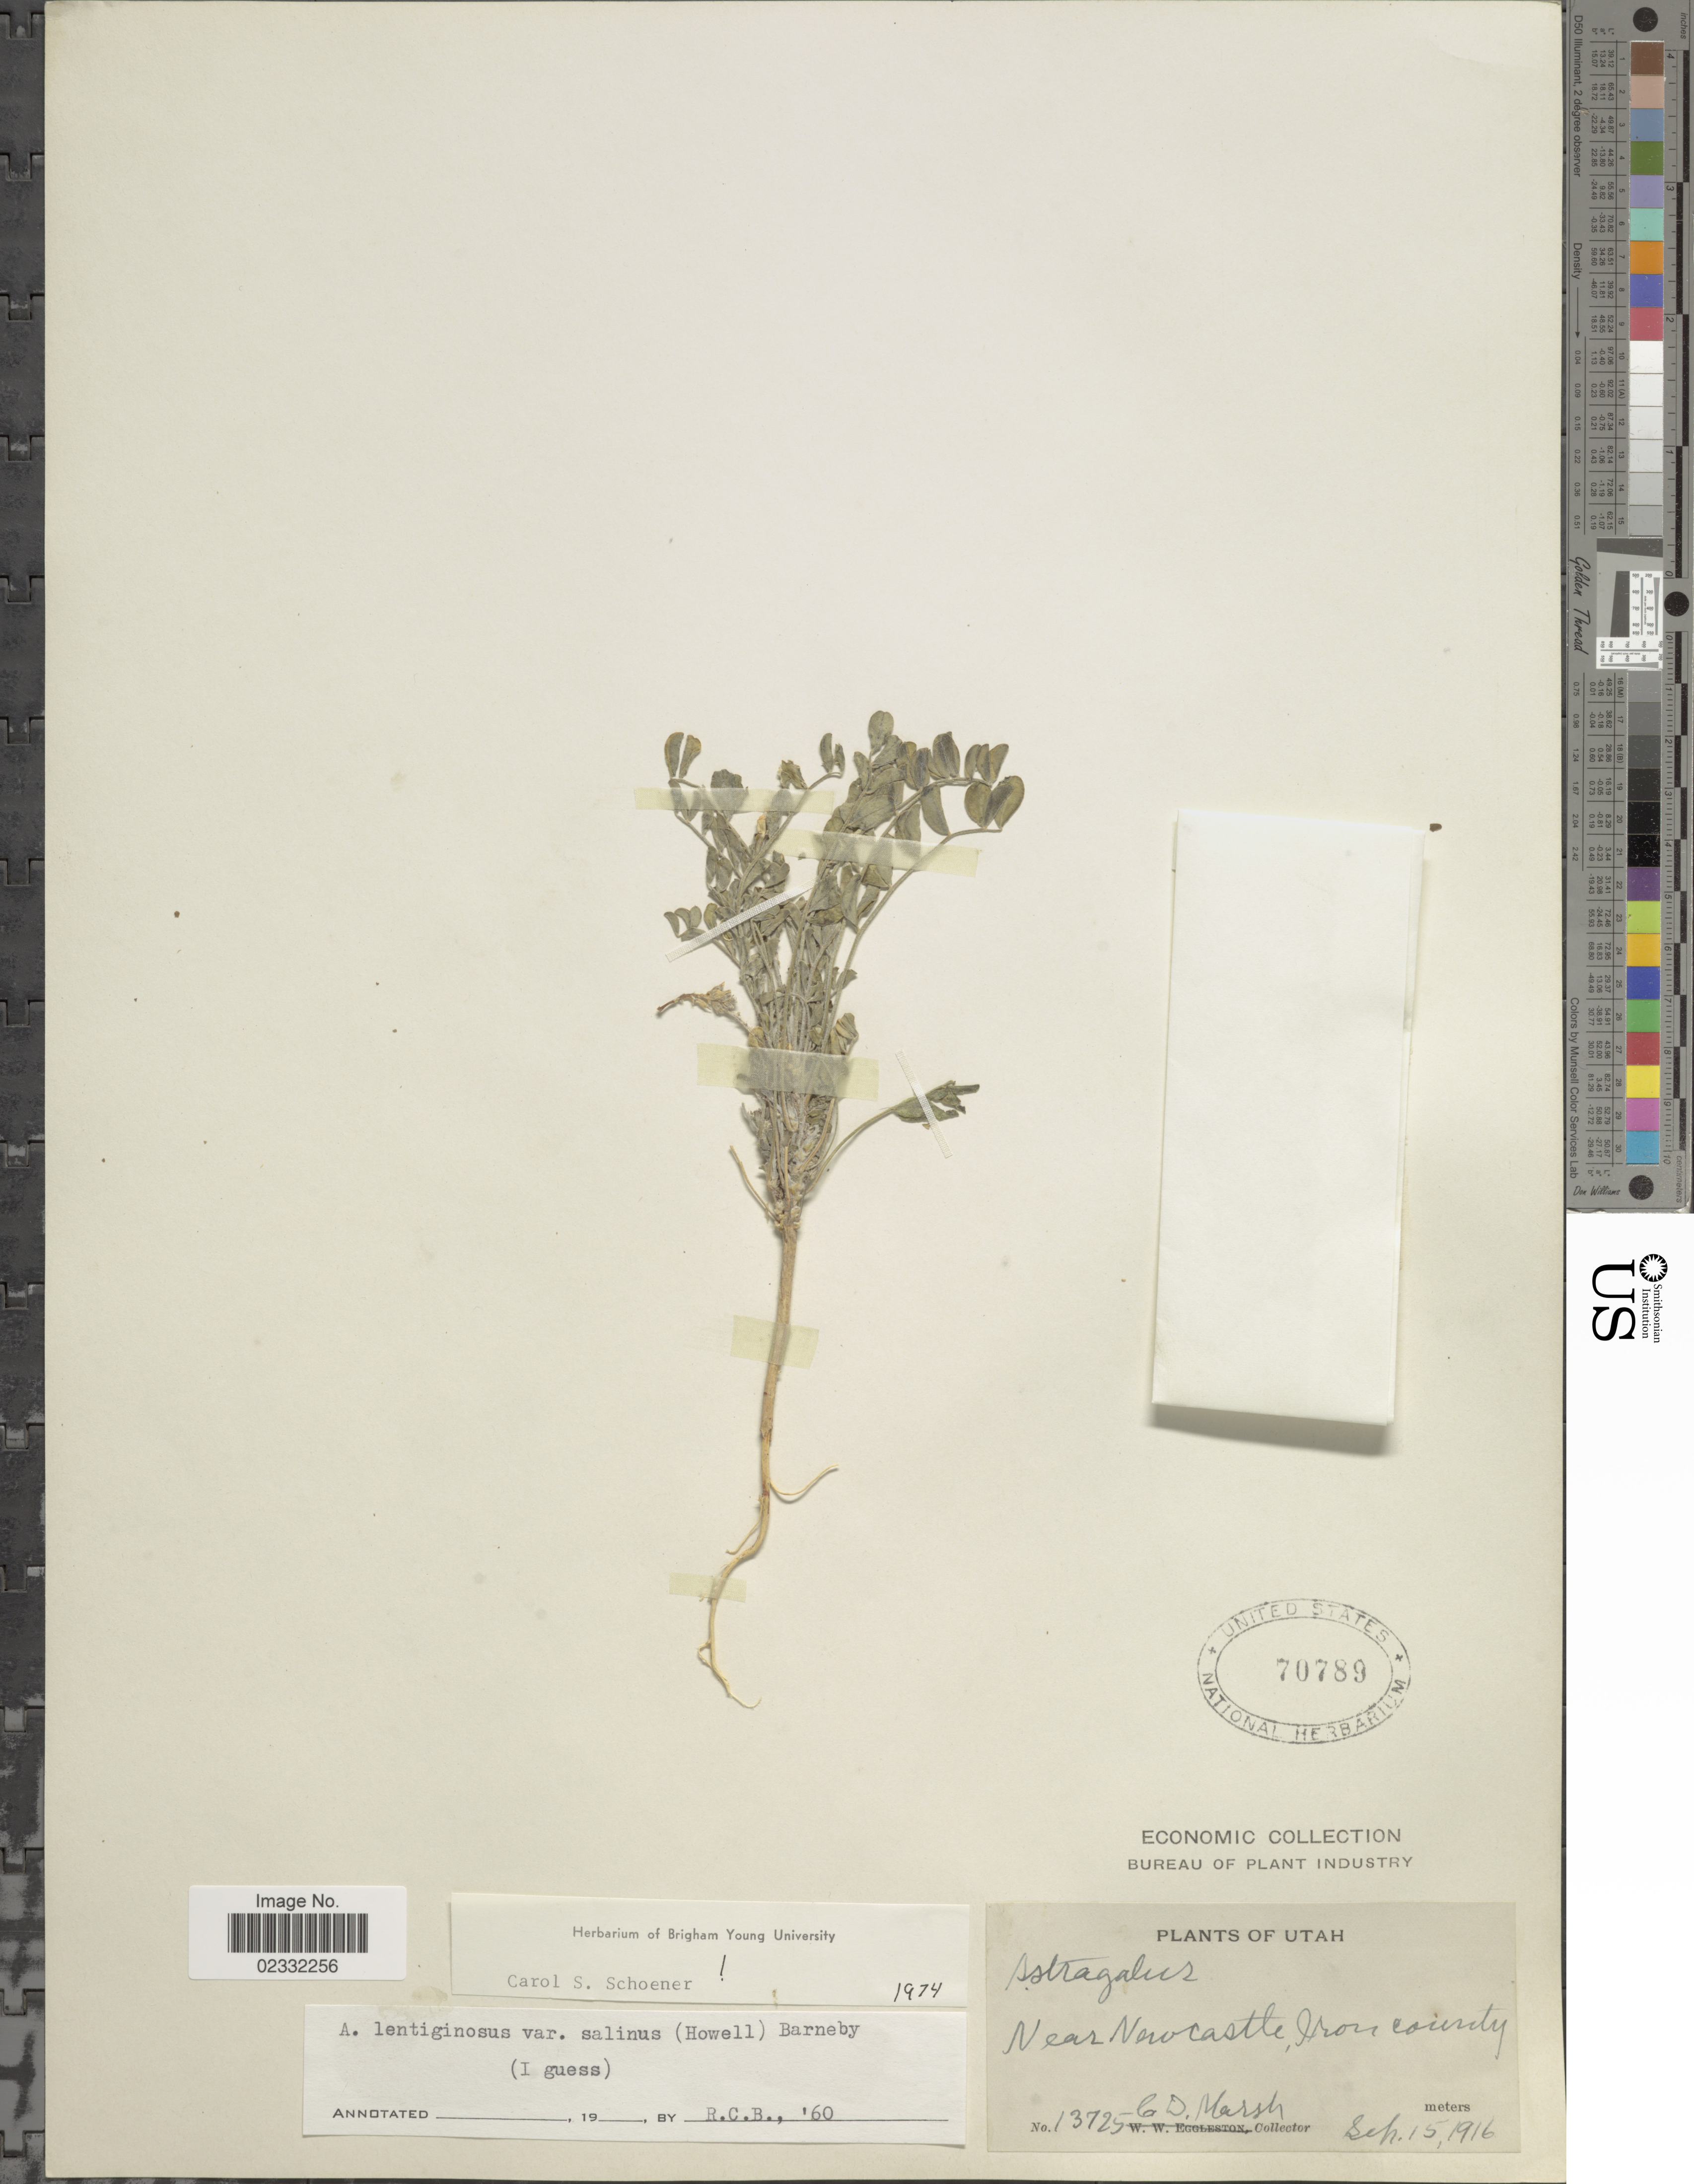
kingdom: Plantae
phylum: Tracheophyta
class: Magnoliopsida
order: Fabales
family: Fabaceae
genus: Astragalus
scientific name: Astragalus lentiginosus var. salinus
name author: (Howell) Barneby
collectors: C. D. Marsh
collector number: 13725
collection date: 1916-09-15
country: United States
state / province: Utah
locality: Near New Castle, Iron County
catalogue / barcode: US 70789